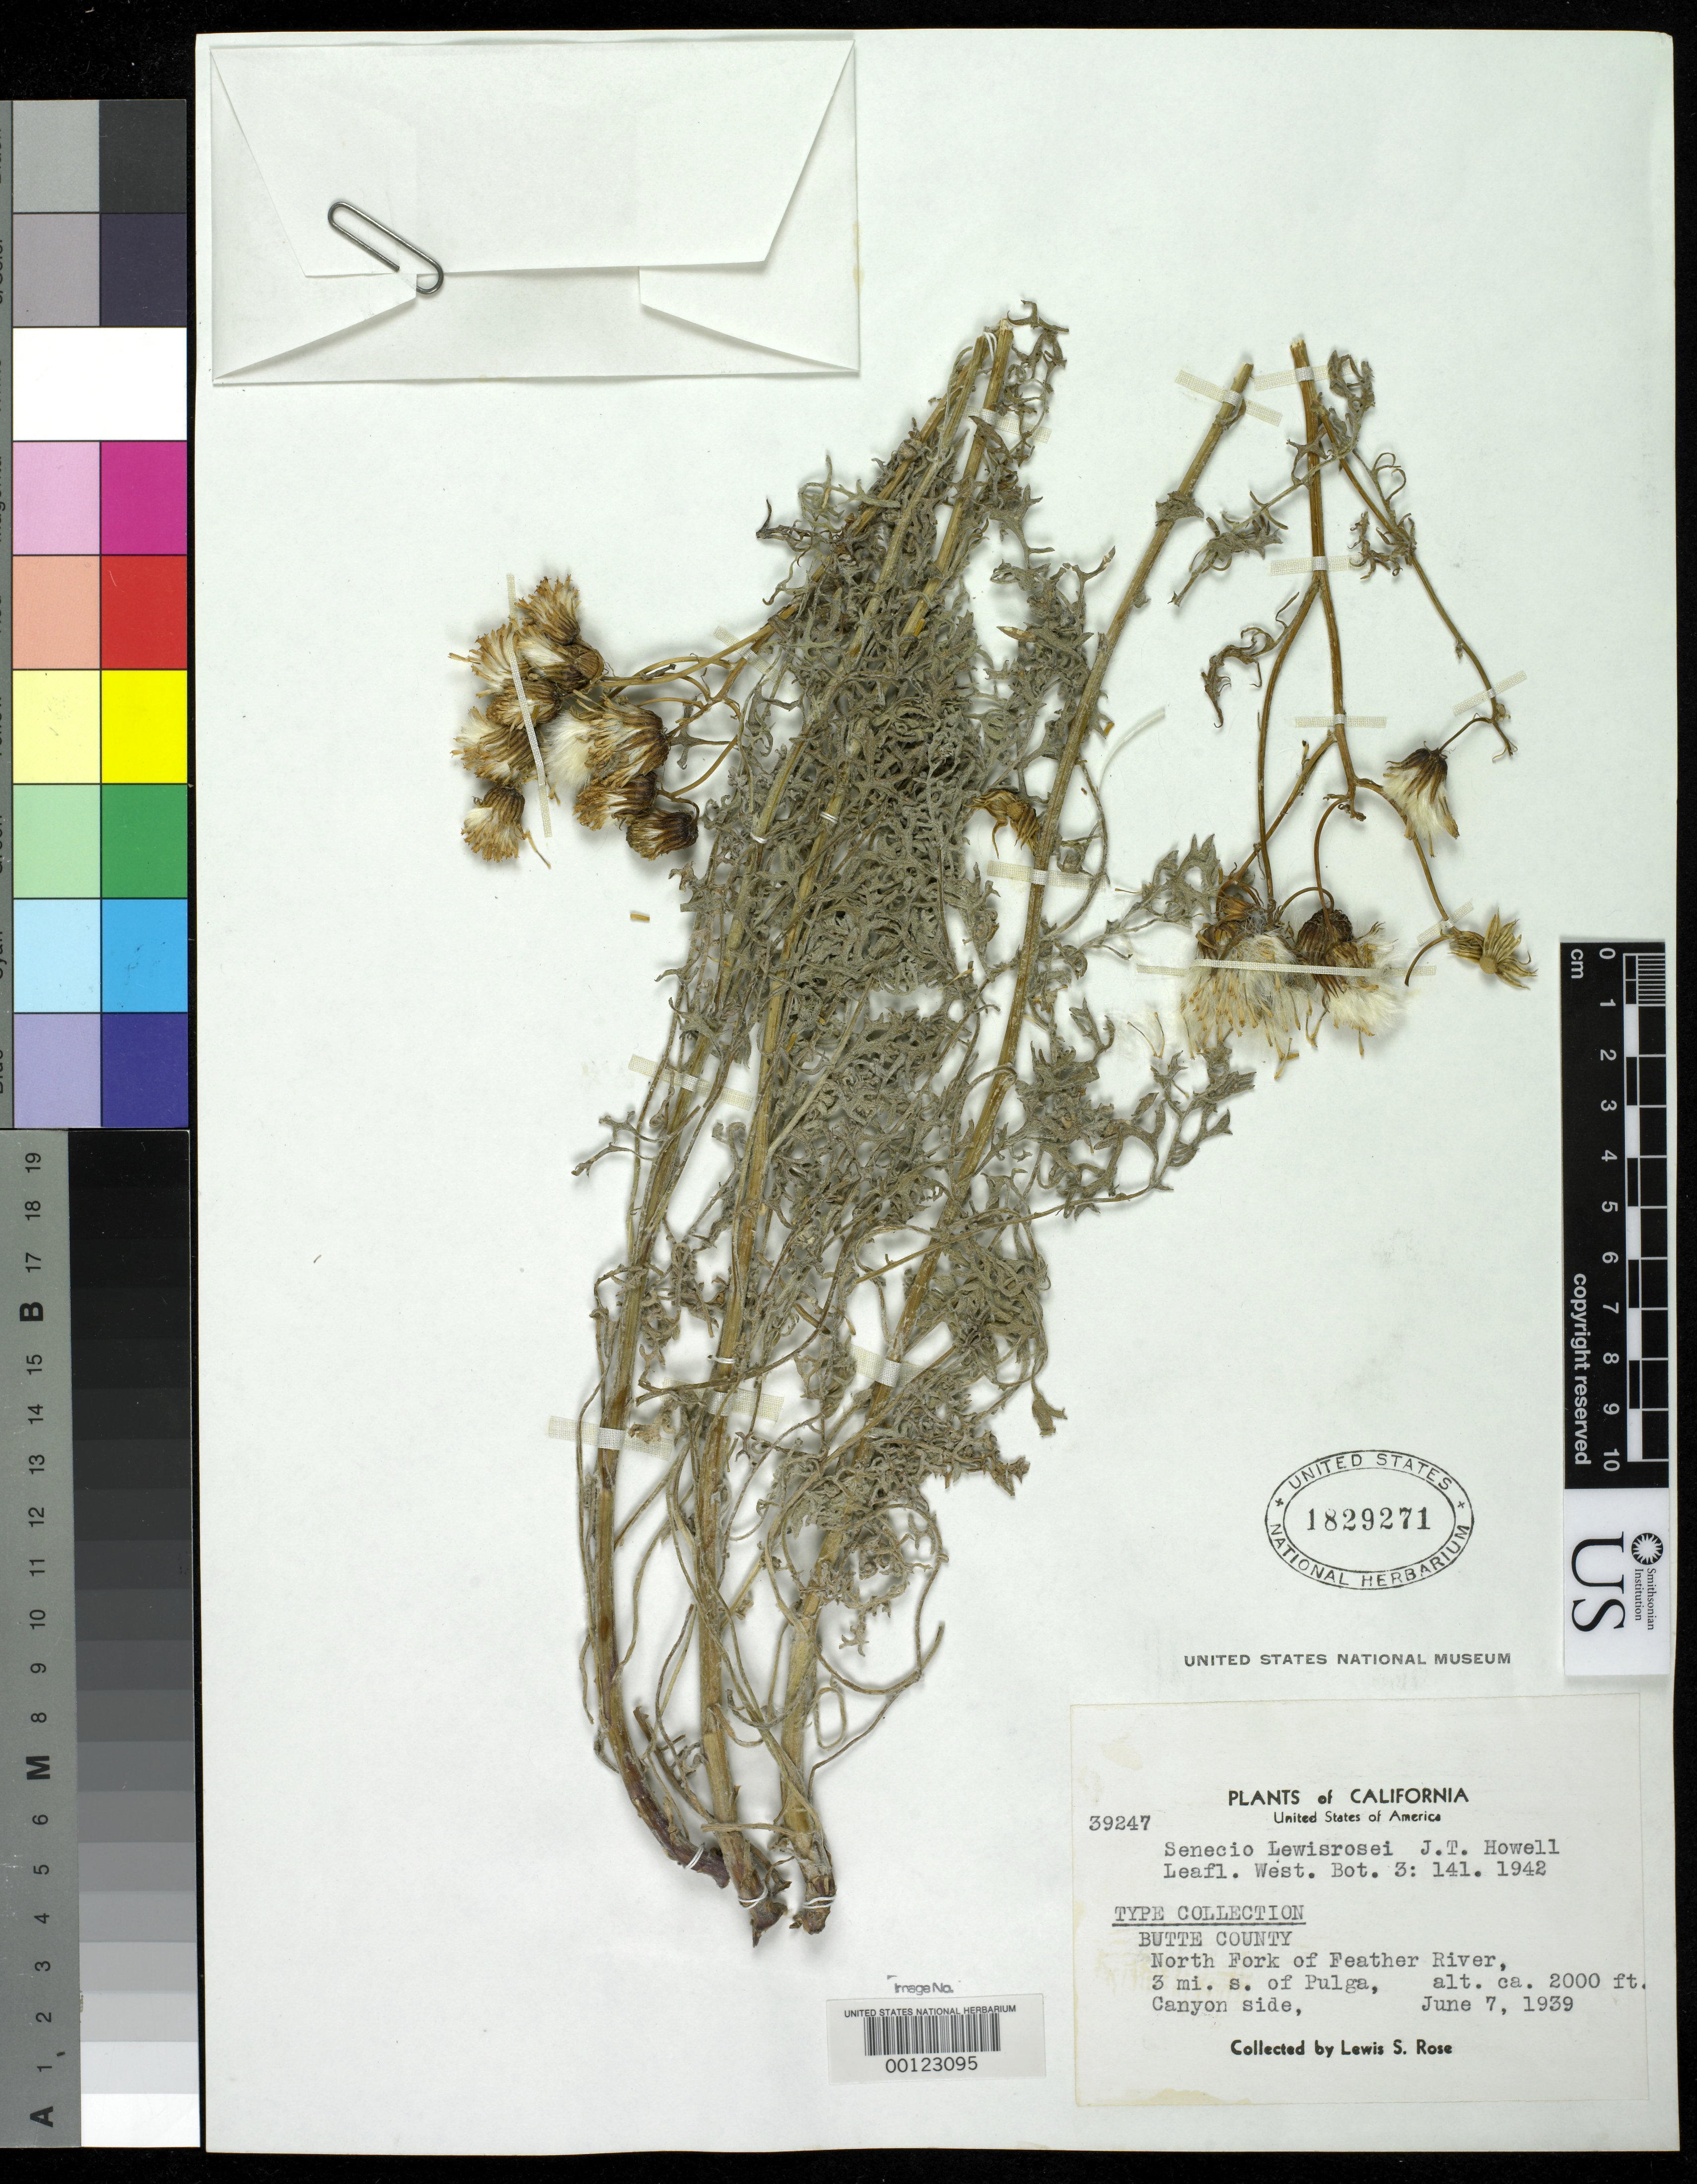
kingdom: Plantae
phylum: Tracheophyta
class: Magnoliopsida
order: Asterales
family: Asteraceae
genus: Senecio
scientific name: Senecio lewisrosei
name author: J.T. Howell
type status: Isotype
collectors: L. S. Rose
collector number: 39247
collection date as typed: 07 Jun 1939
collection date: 1939-06-07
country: United States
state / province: California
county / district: Butte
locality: Canyon of north fork of Feather River, 3 miles south of Pulga; alt. 2000 ft.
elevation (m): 610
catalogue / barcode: US 1829271